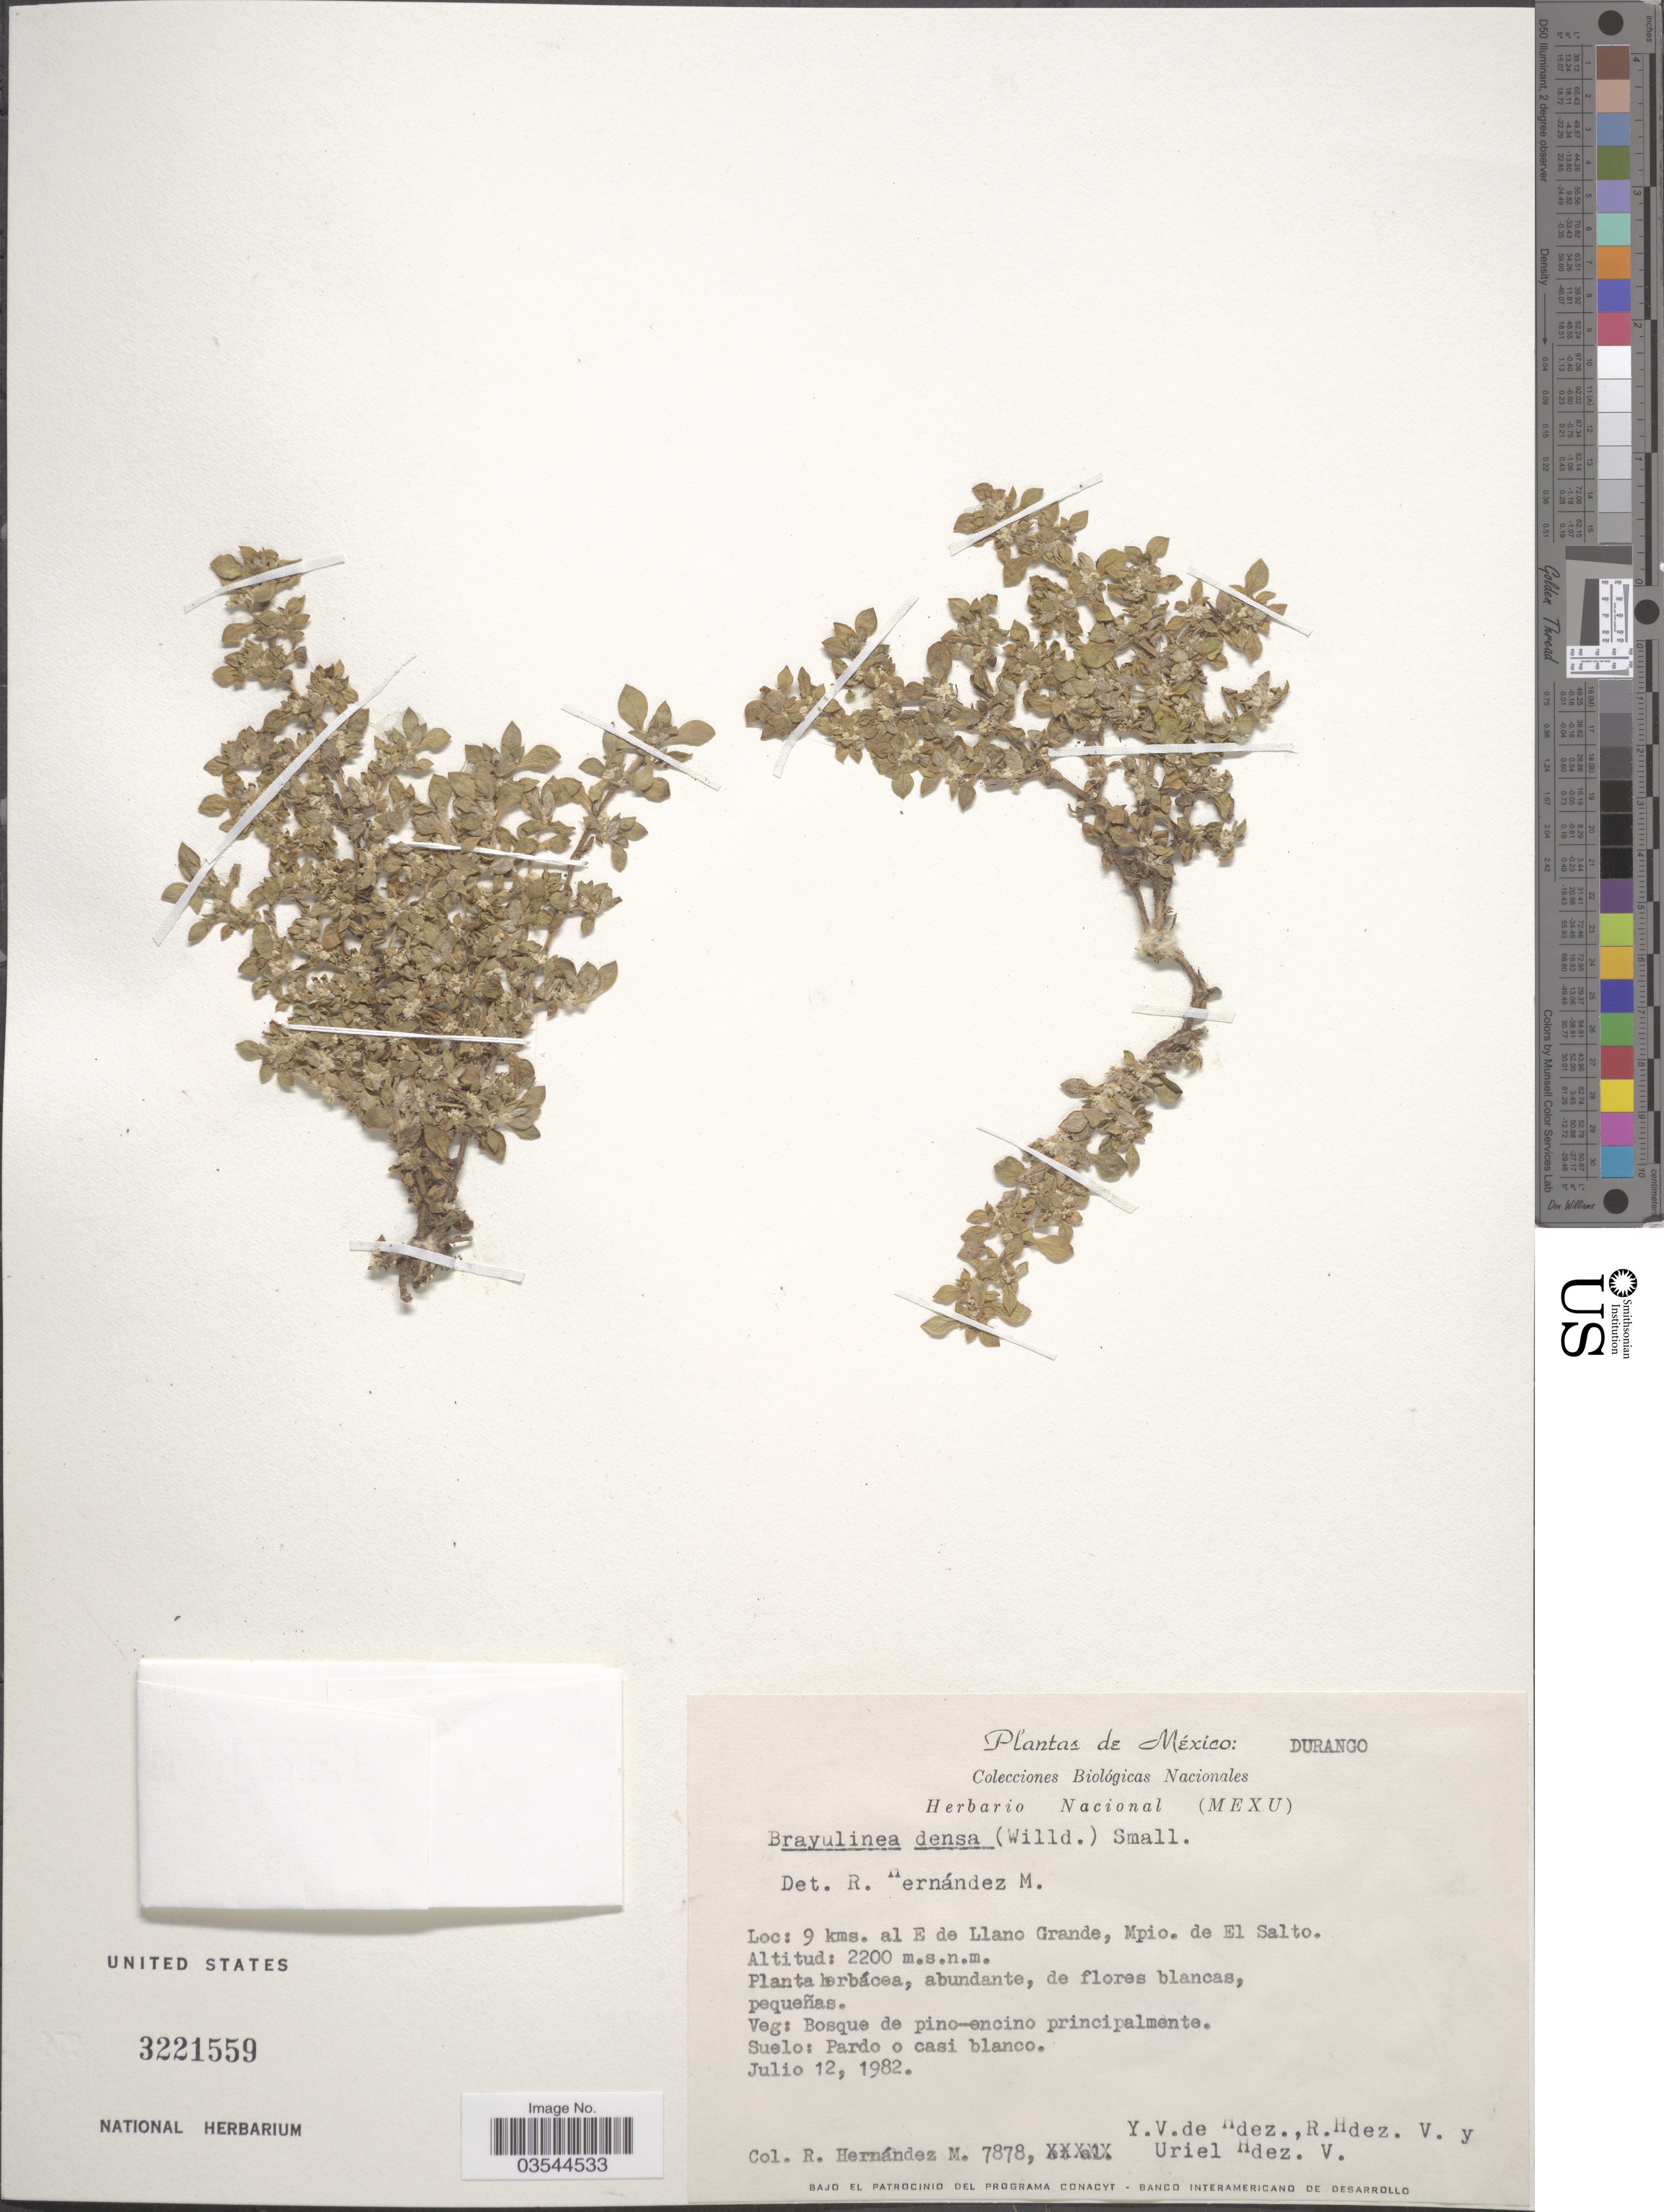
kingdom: Plantae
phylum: Tracheophyta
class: Magnoliopsida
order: Caryophyllales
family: Amaranthaceae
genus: Guilleminea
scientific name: Guilleminea densa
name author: (Humb. & Bonpl. ex Schult.) Moq.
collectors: R. Hernández M., Y. V. De Hdez, R. Hdez.-V. & U. Hdez.-V.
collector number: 7878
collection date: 1982-07-12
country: Mexico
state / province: Durango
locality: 9 kms. al E de Llano Grande, Mpio. de El Salto.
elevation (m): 2200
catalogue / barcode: US 3221559